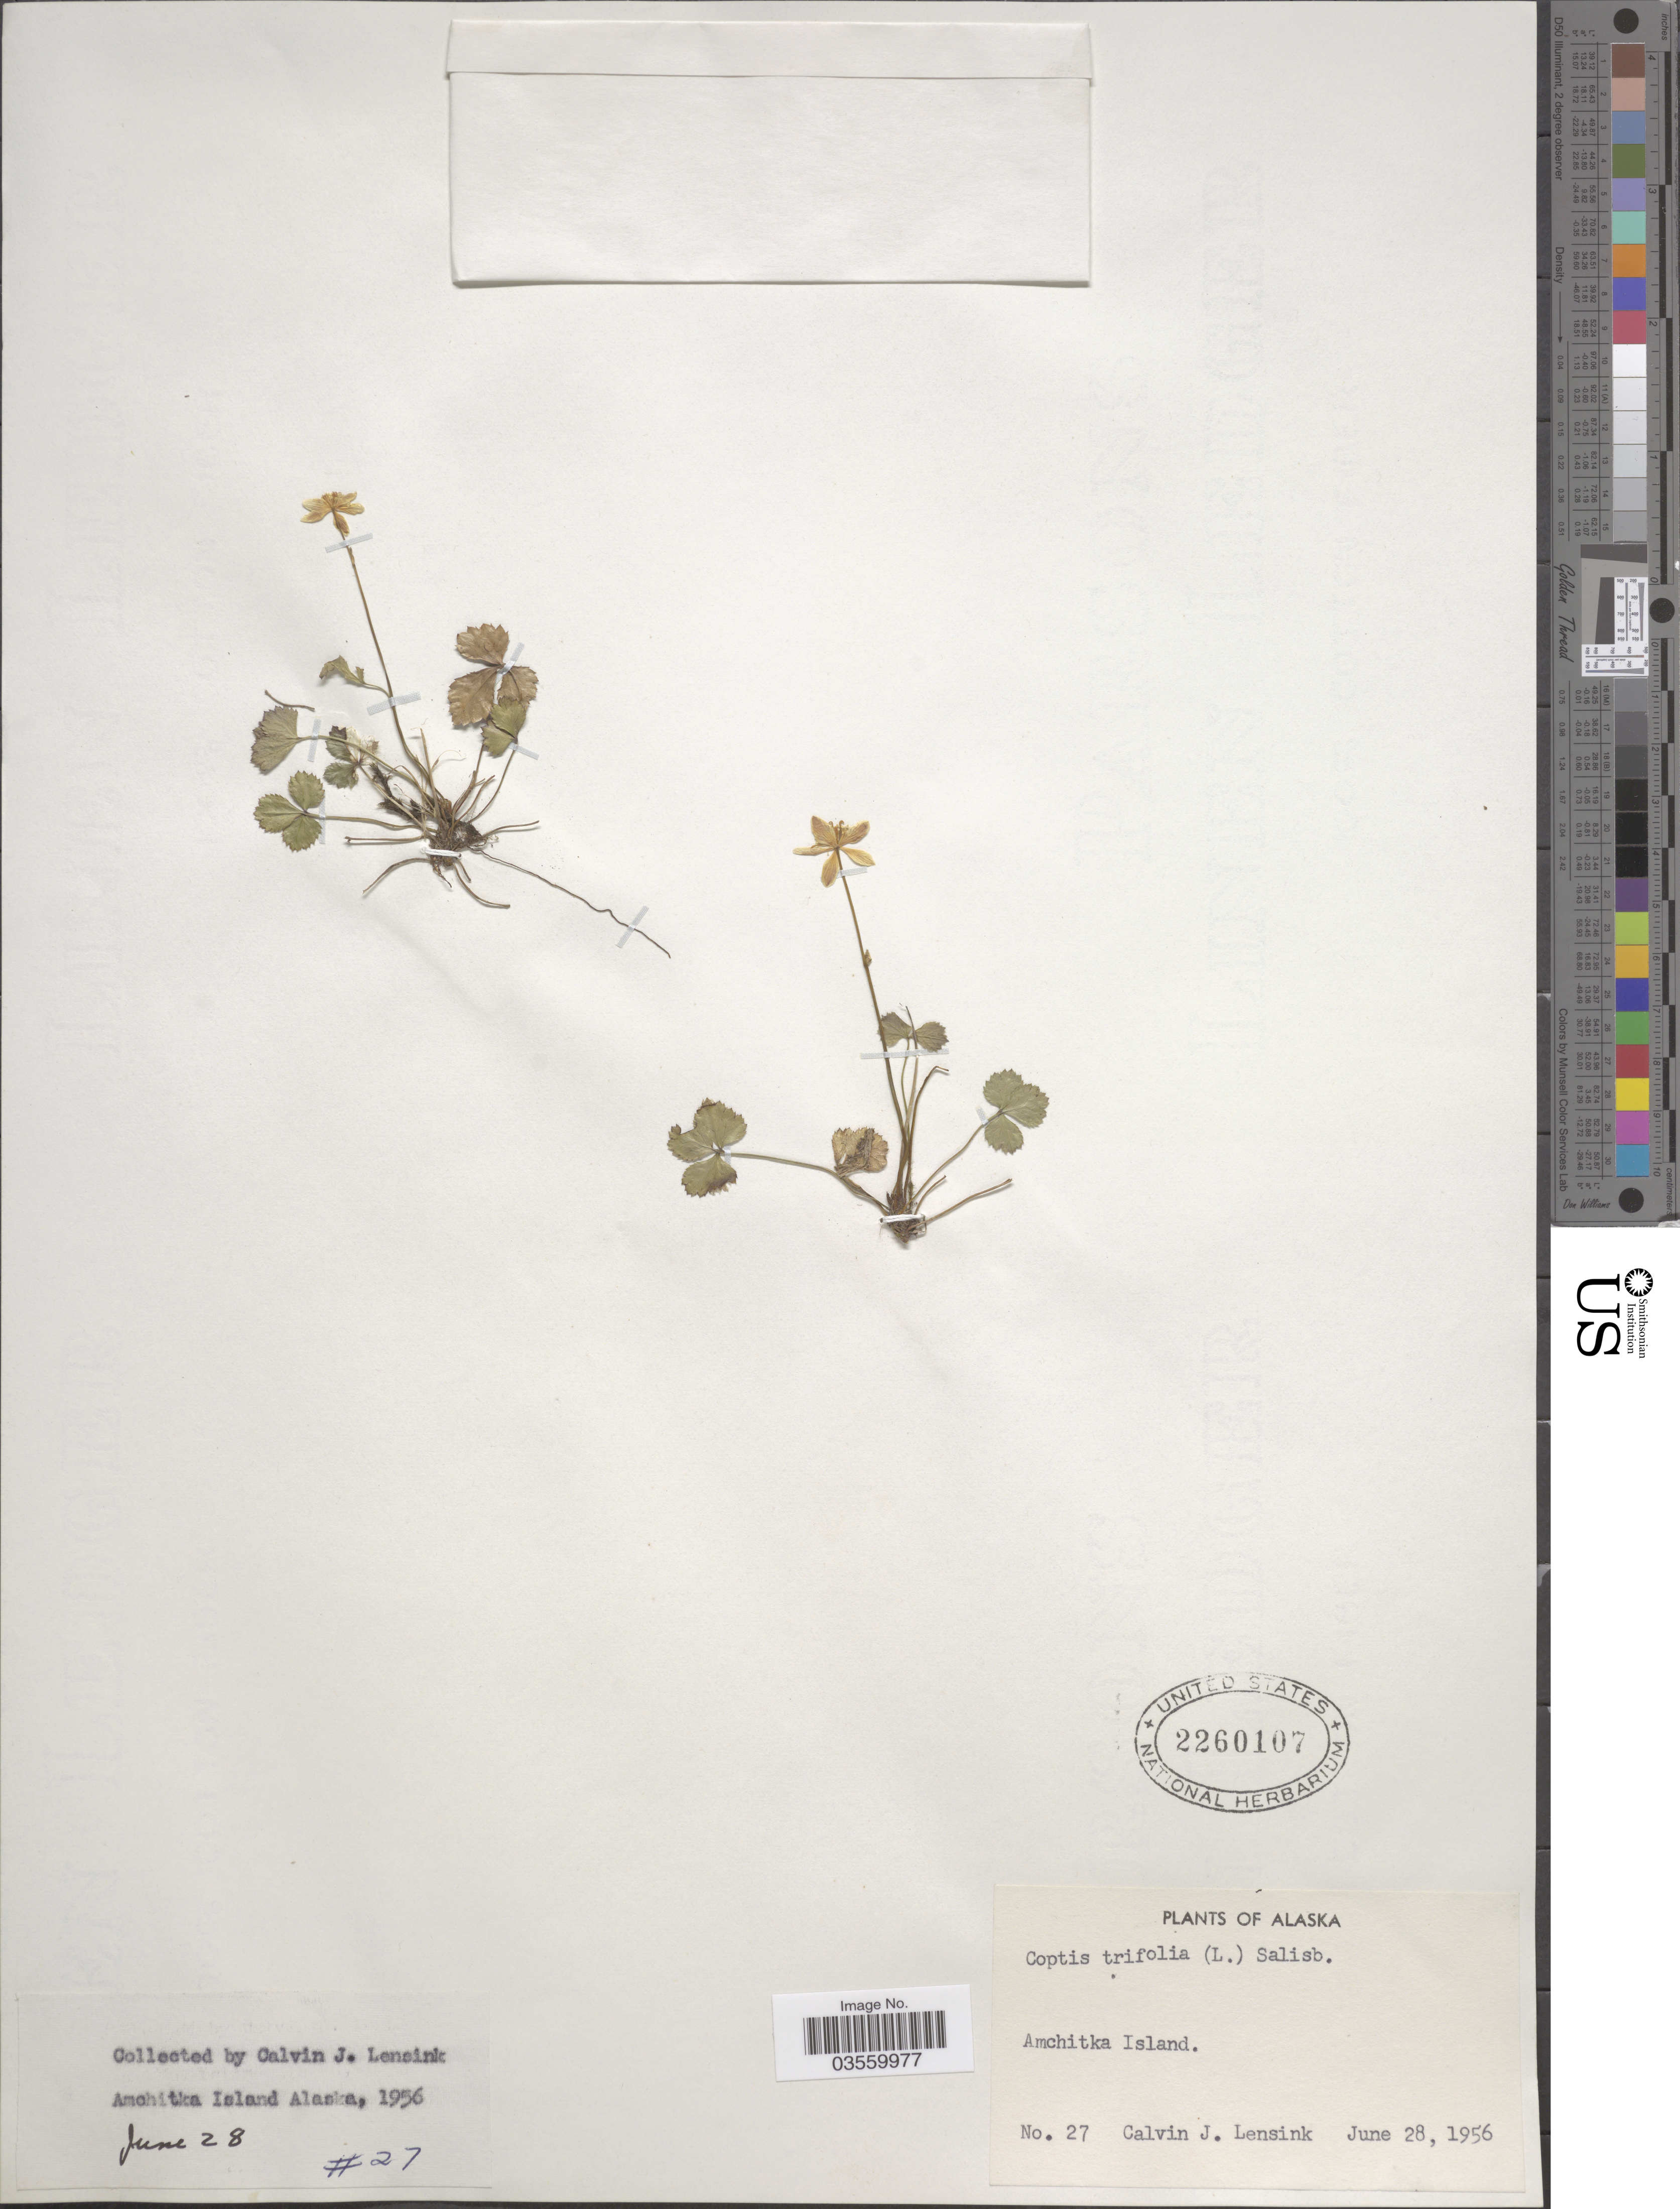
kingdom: Plantae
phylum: Tracheophyta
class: Magnoliopsida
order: Ranunculales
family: Ranunculaceae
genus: Coptis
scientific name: Coptis trifolia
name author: (L.) Salisb.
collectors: C. Lensink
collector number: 27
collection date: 1956-06-28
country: United States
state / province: Alaska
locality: Amchitka Island.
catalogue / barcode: US 2260107